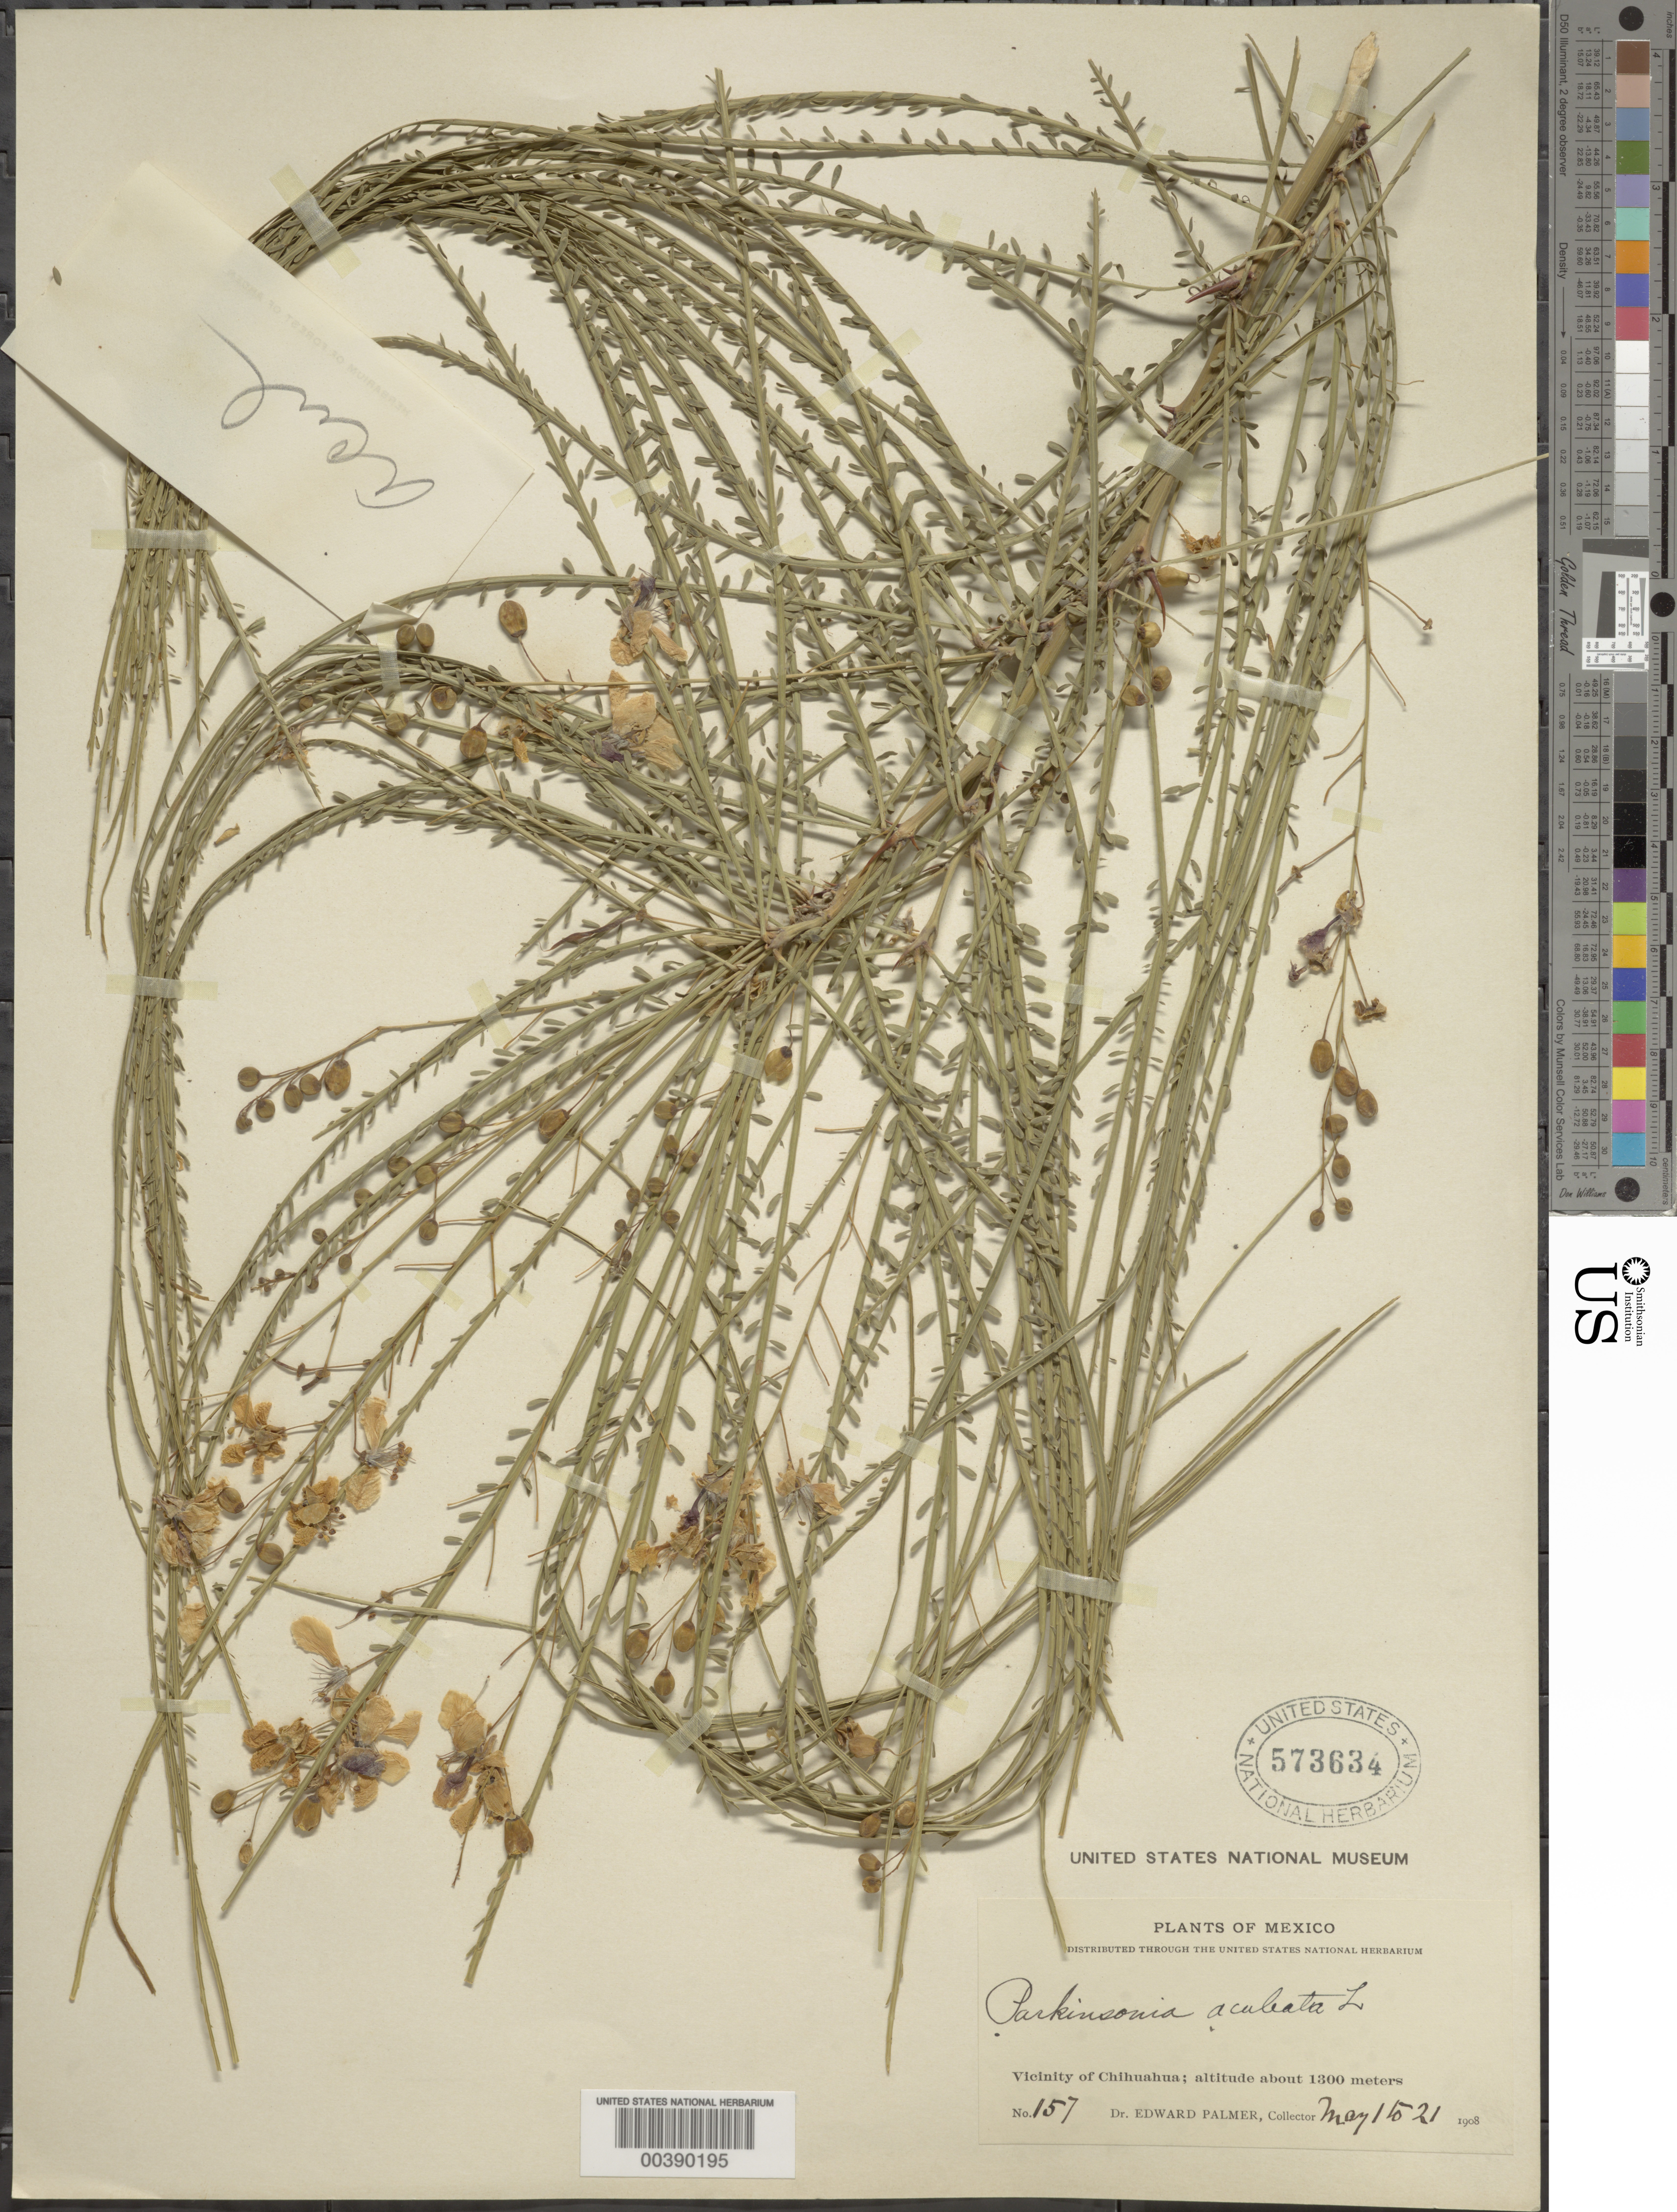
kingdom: Plantae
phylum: Tracheophyta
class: Magnoliopsida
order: Fabales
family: Fabaceae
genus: Parkinsonia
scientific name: Parkinsonia aculeata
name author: L.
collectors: E. Palmer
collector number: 157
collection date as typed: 01 May 1908 to 21 May 1908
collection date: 1908-05-01/1908-05-21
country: Mexico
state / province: Chihuahua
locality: Vicinity of Chihuahua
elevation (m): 1300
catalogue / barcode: US 573634